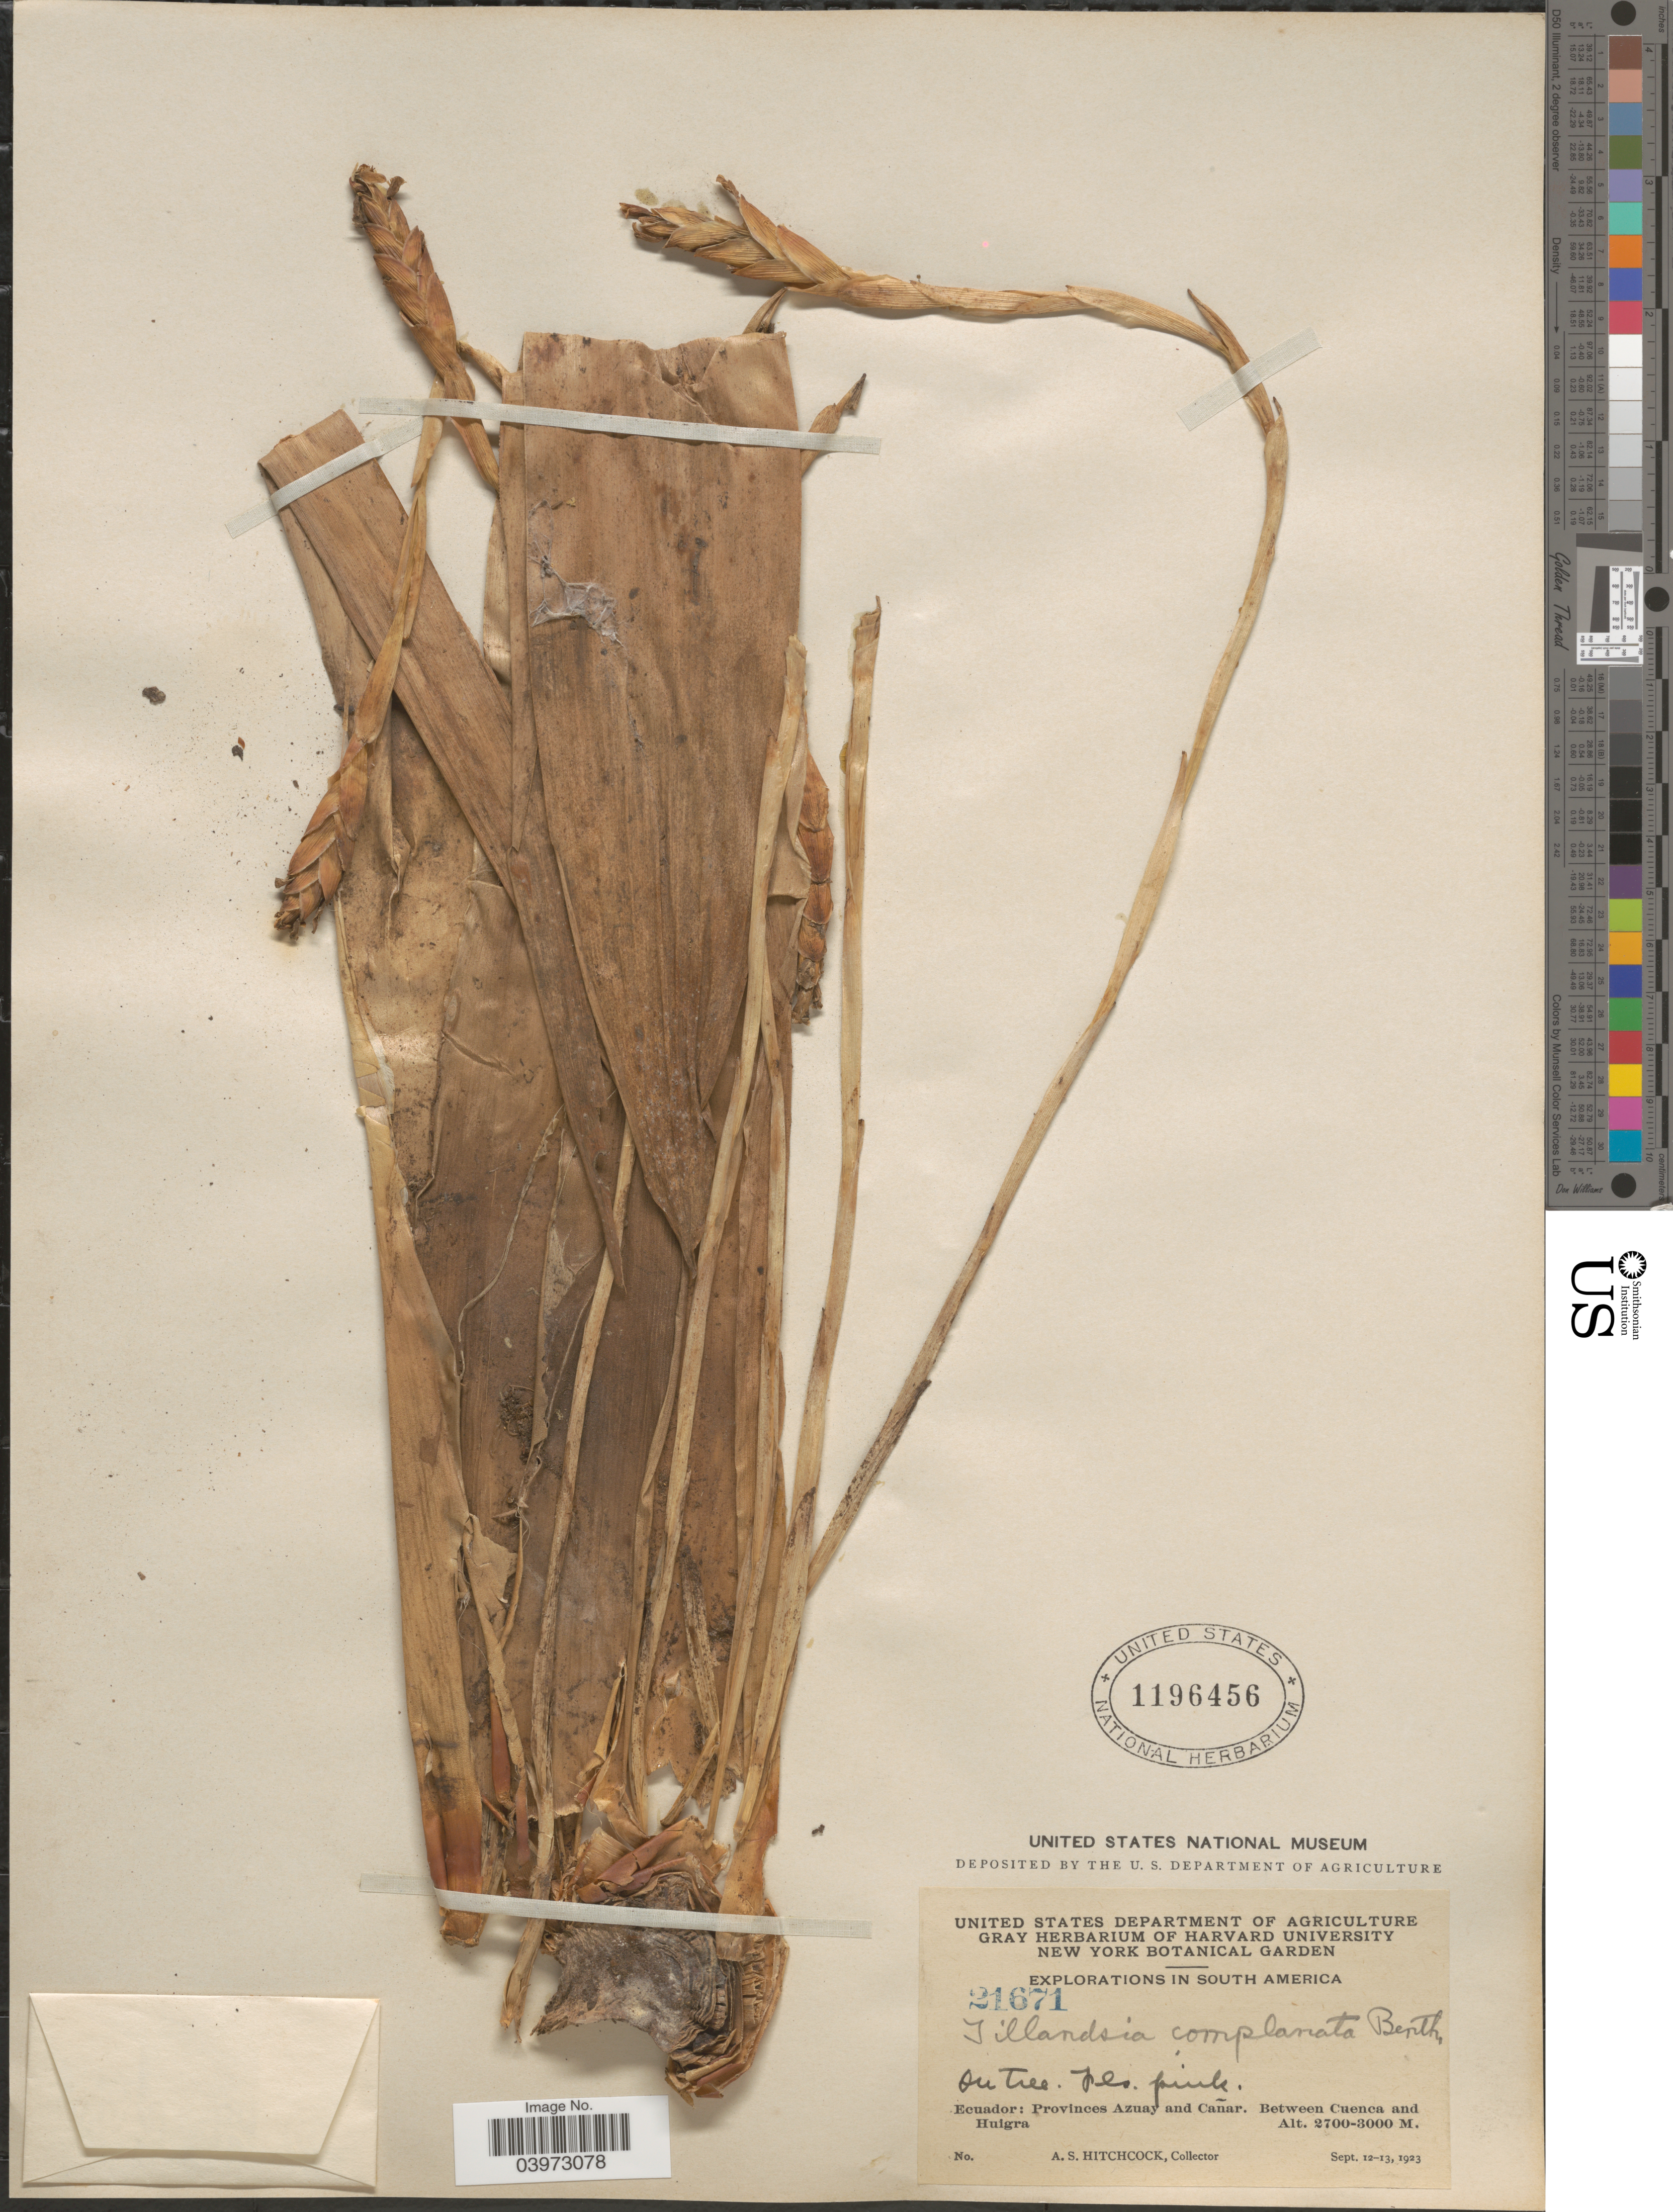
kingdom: Plantae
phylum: Tracheophyta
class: Liliopsida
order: Poales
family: Bromeliaceae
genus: Tillandsia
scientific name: Tillandsia complanata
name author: Benth.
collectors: A. S. Hitchcock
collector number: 21671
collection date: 1923-09-12/1923-09-13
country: Ecuador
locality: Explorations in South America. Provinces Azuay and Cañar. Between Cuenca and Huigra.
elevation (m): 2700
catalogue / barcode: US 1196456